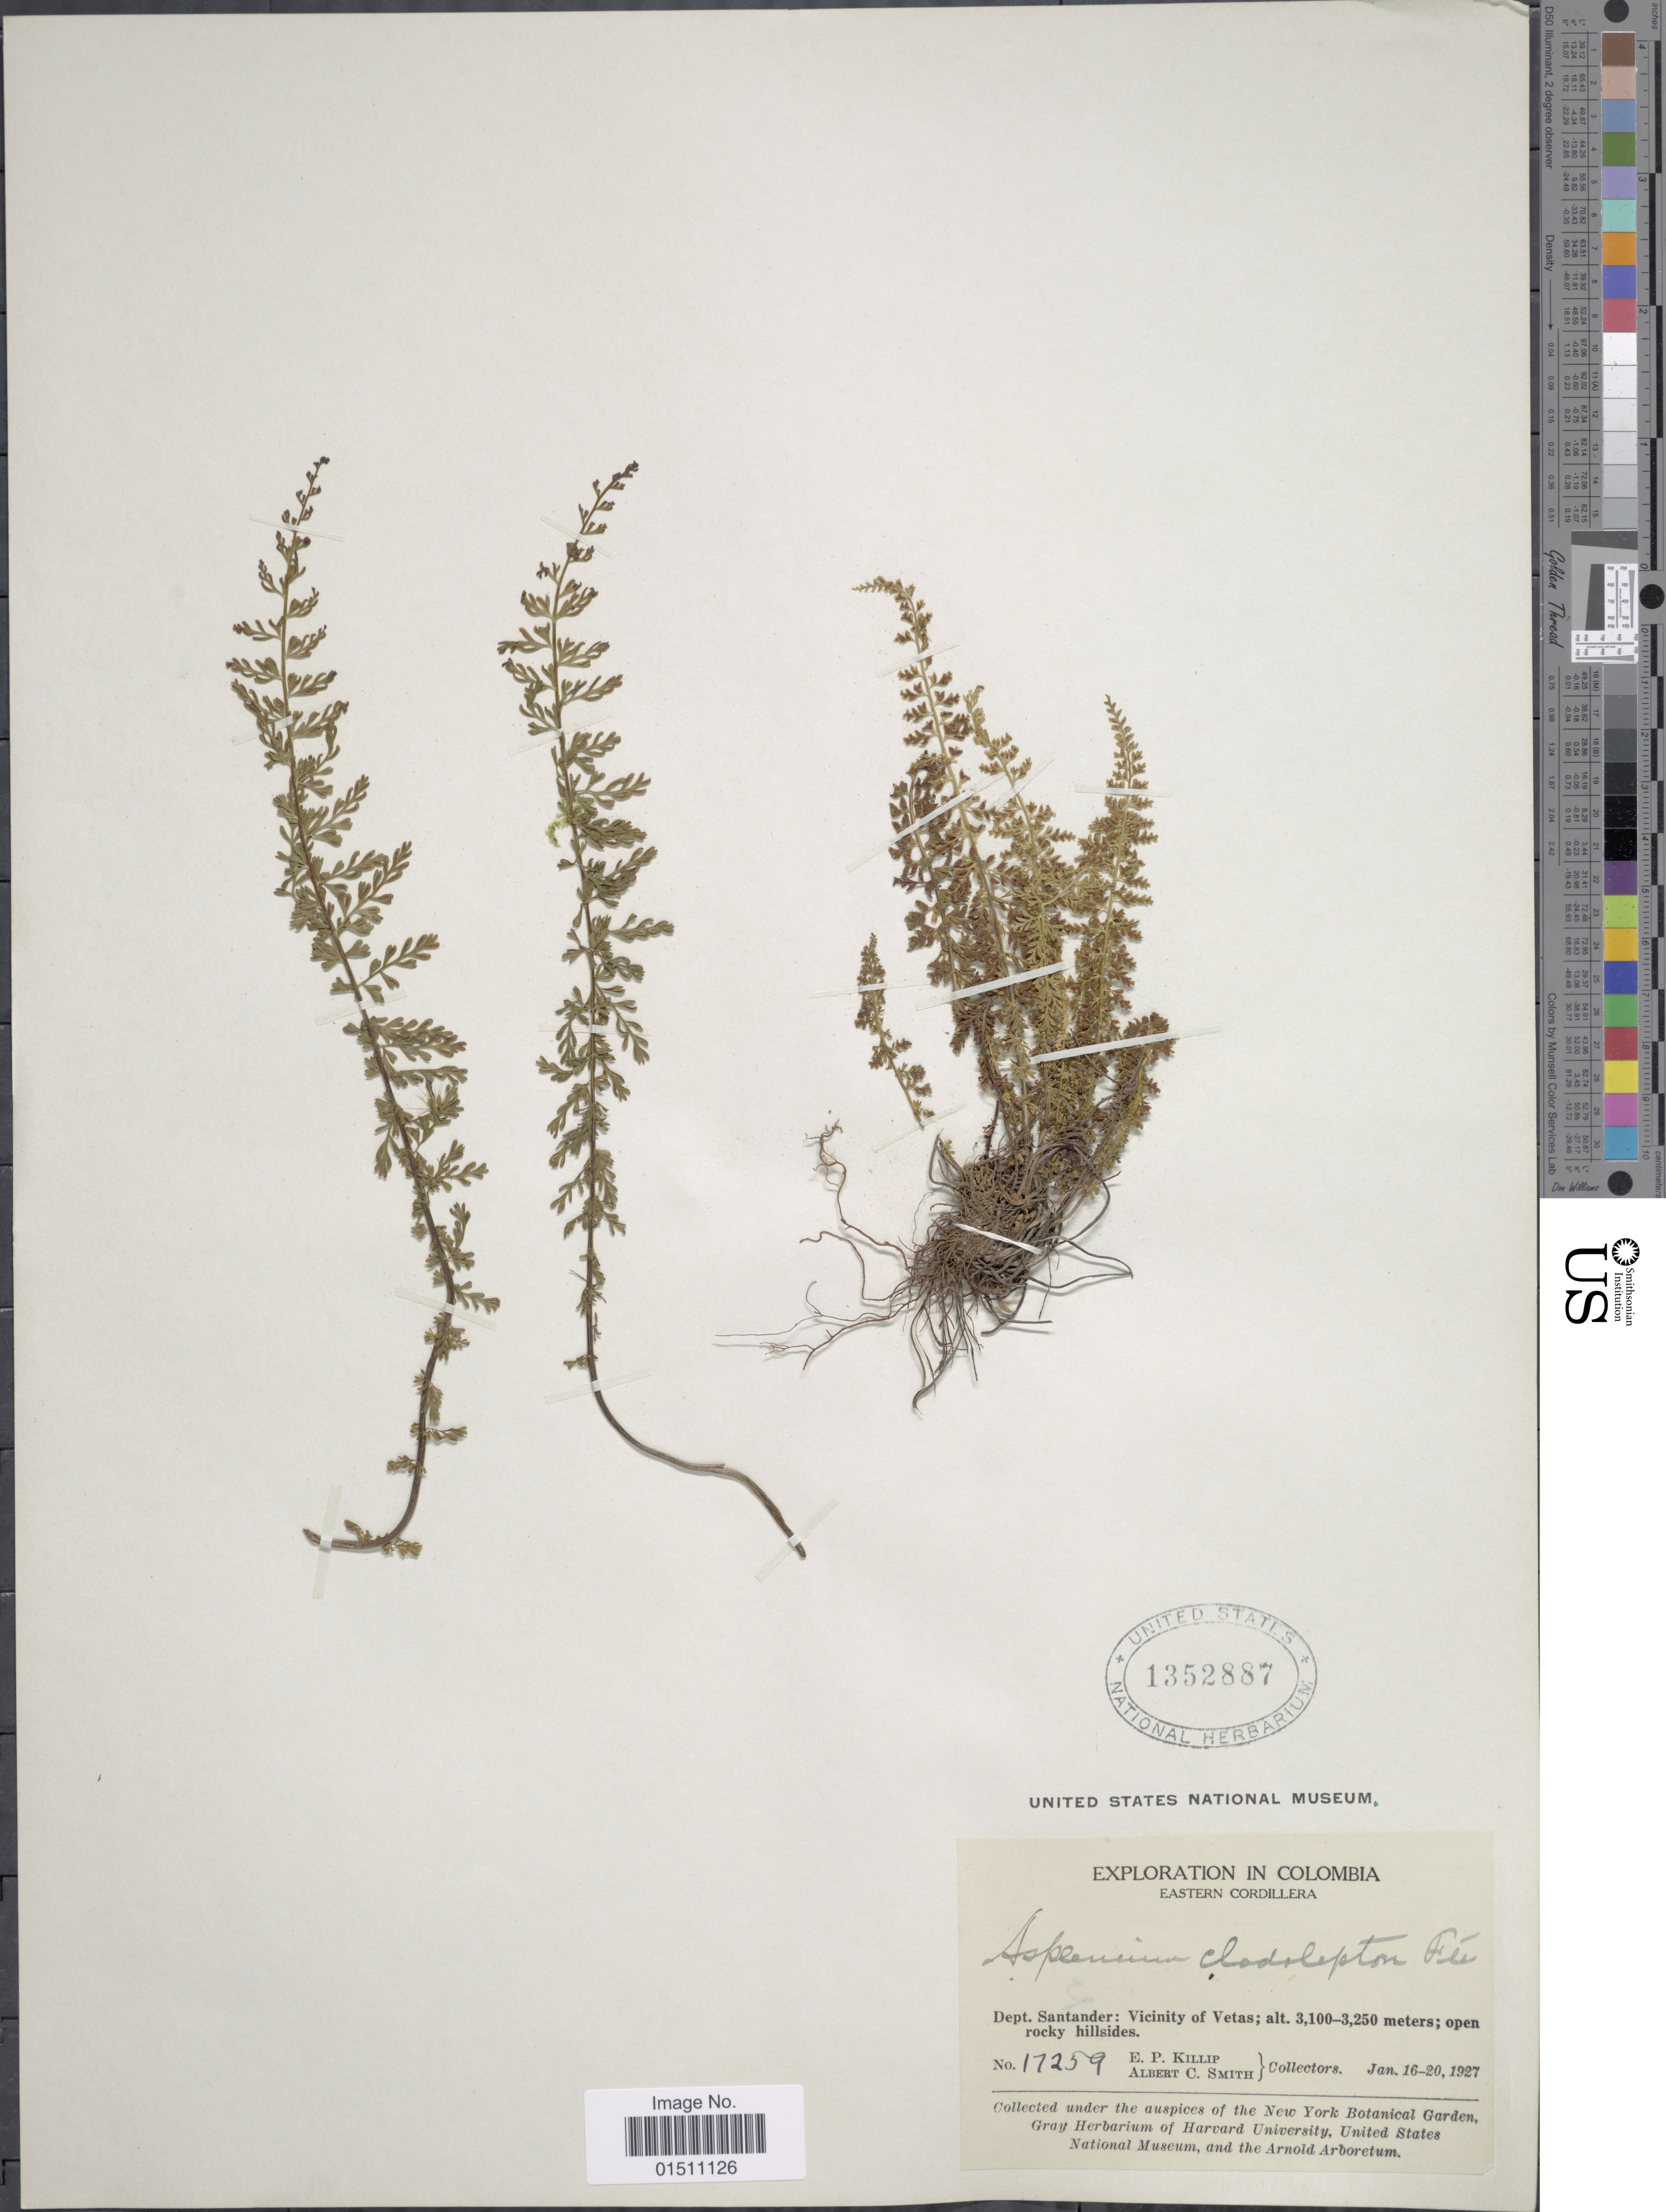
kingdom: Plantae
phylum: Tracheophyta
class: Polypodiopsida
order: Polypodiales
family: Aspleniaceae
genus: Asplenium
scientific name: Asplenium haenkeanum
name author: (C. Presl) Hieron.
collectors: E. P. Killip & A. C. Smith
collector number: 17259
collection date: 1927-01-16/1927-01-20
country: Colombia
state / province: Santander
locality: Colombia, Eastern Cordillera, Dept. Santander: Vicinity of Vetas.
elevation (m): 3100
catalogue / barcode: US 1352887